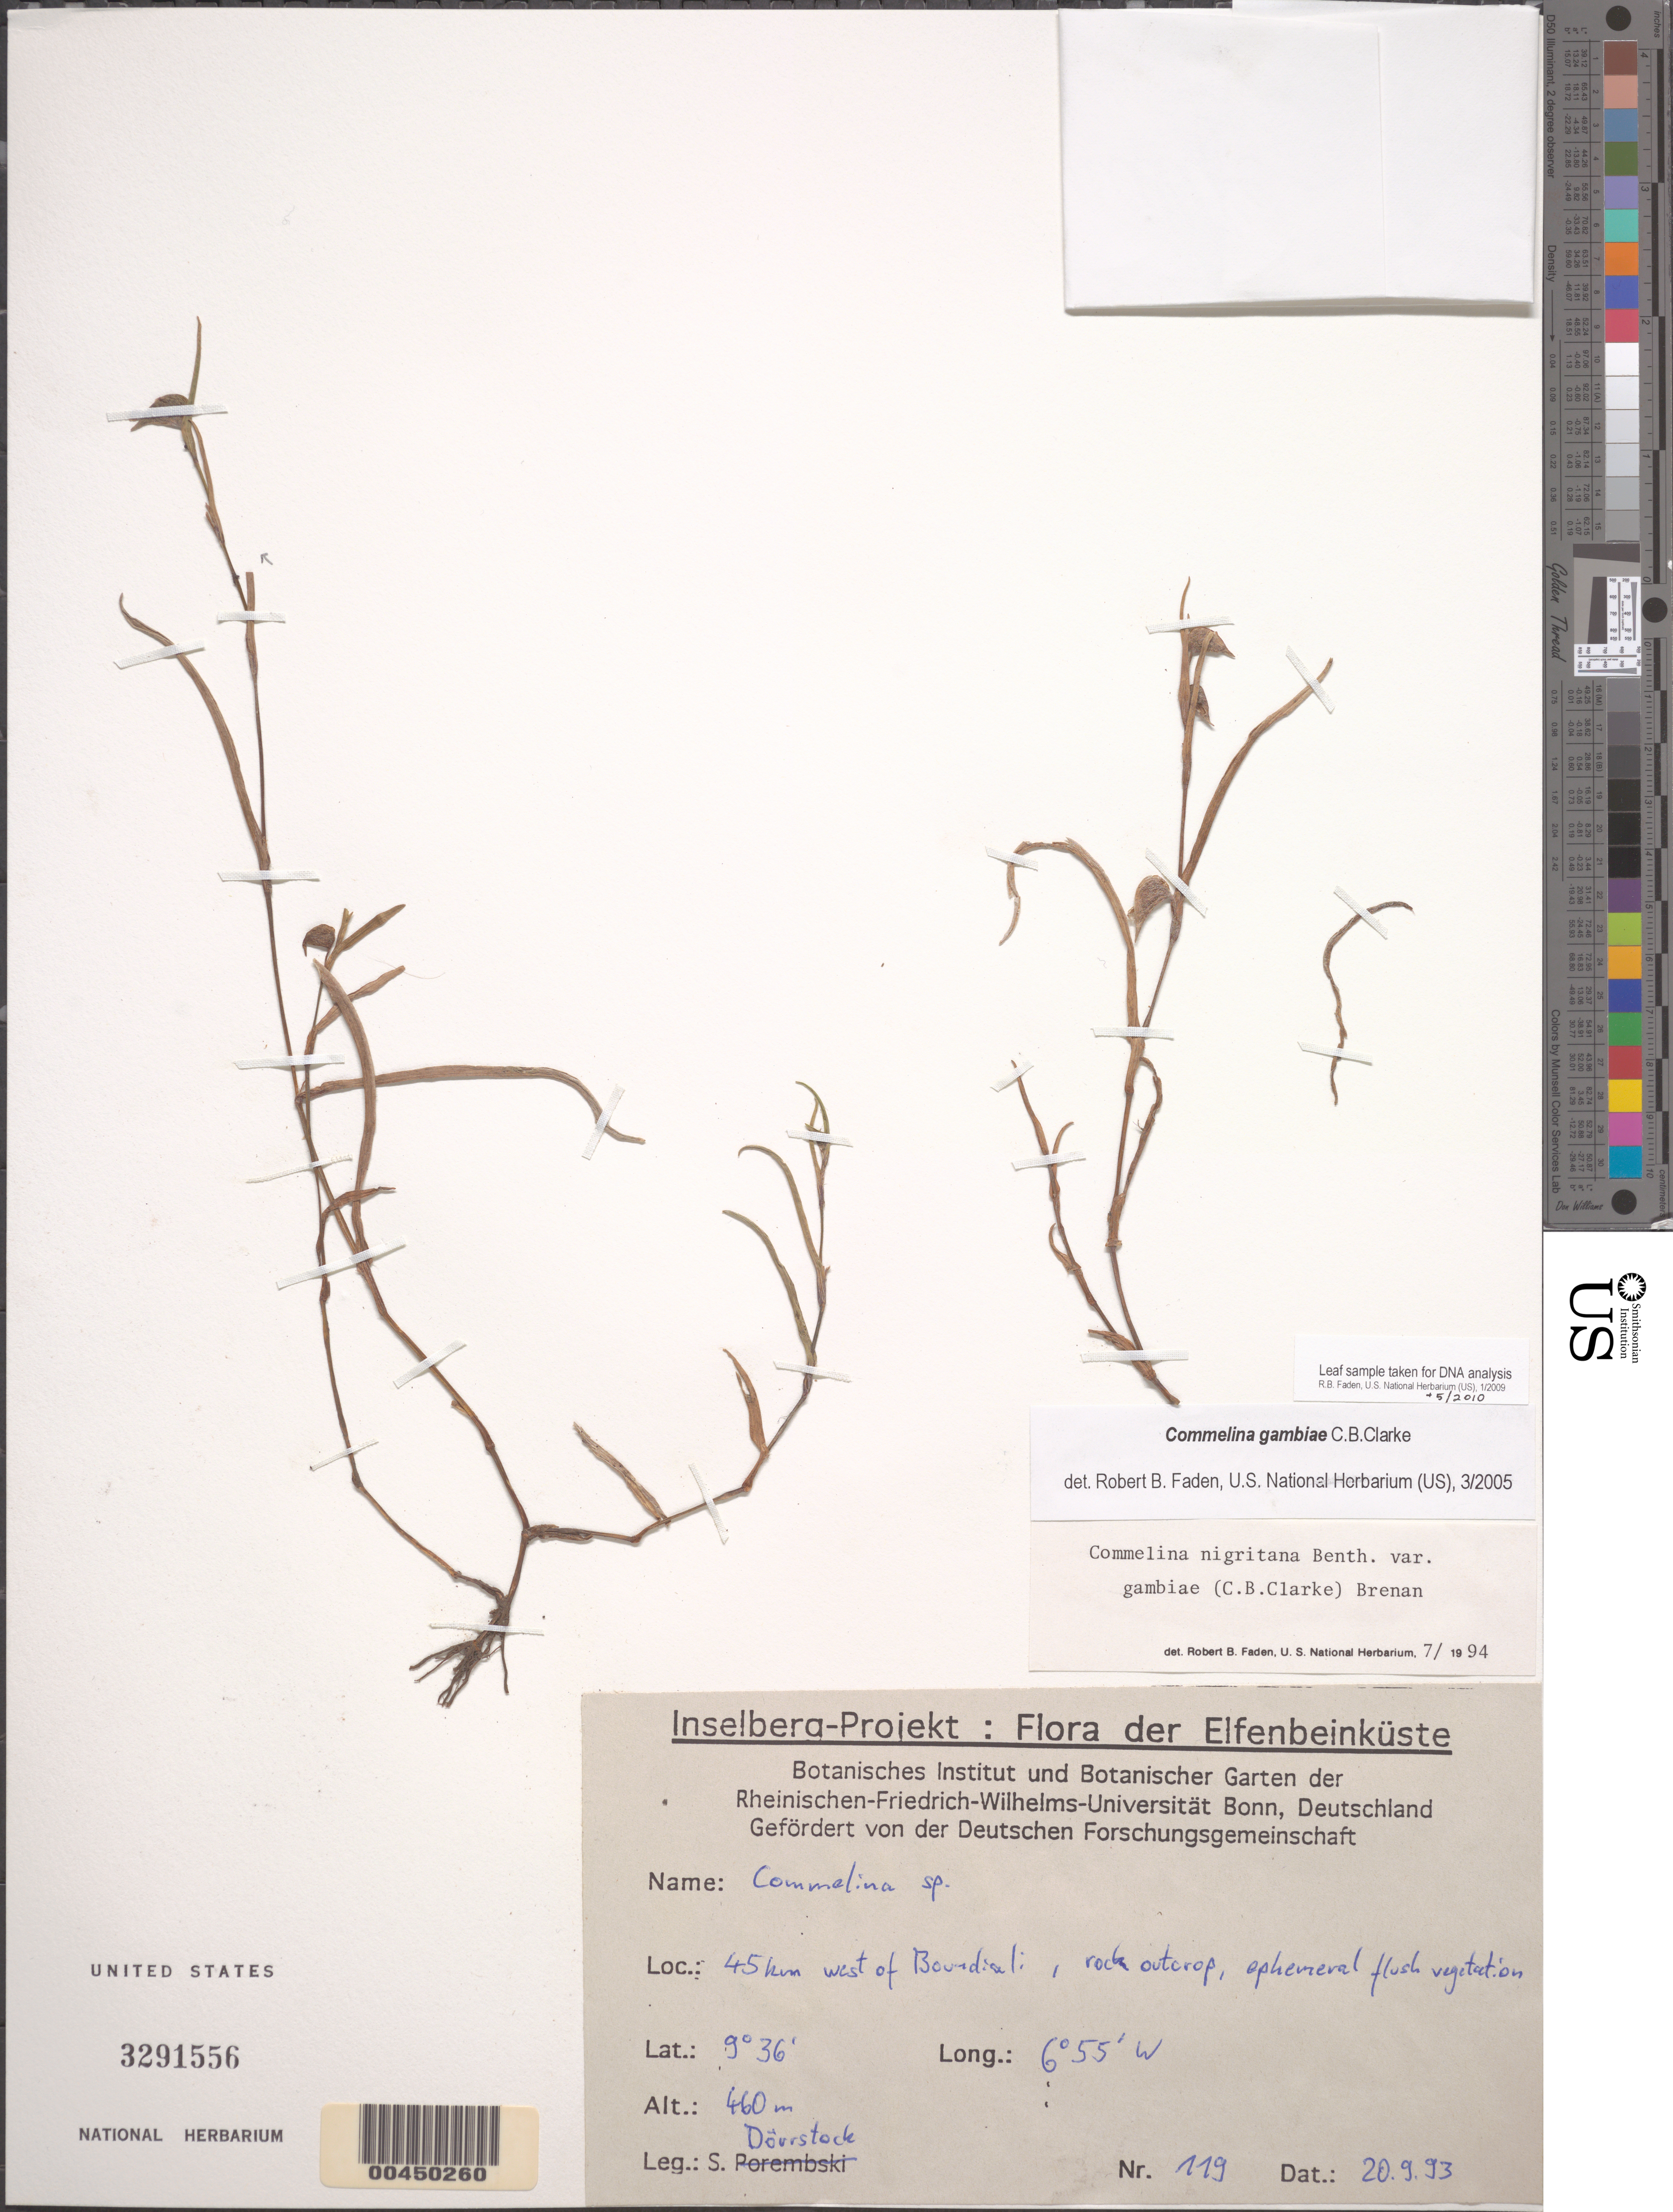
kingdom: Plantae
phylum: Tracheophyta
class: Liliopsida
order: Commelinales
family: Commelinaceae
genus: Commelina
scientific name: Commelina gambiae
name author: C.B. Clarke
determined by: Faden, Robert B., (US), Smithsonian Institution - National Museum of Natural History (UNITED STATES)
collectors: -. Dorrstock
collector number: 119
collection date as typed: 20 Sep 1993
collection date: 1993-09-20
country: Ivory Coast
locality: W of Boundiali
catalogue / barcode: US 3291556